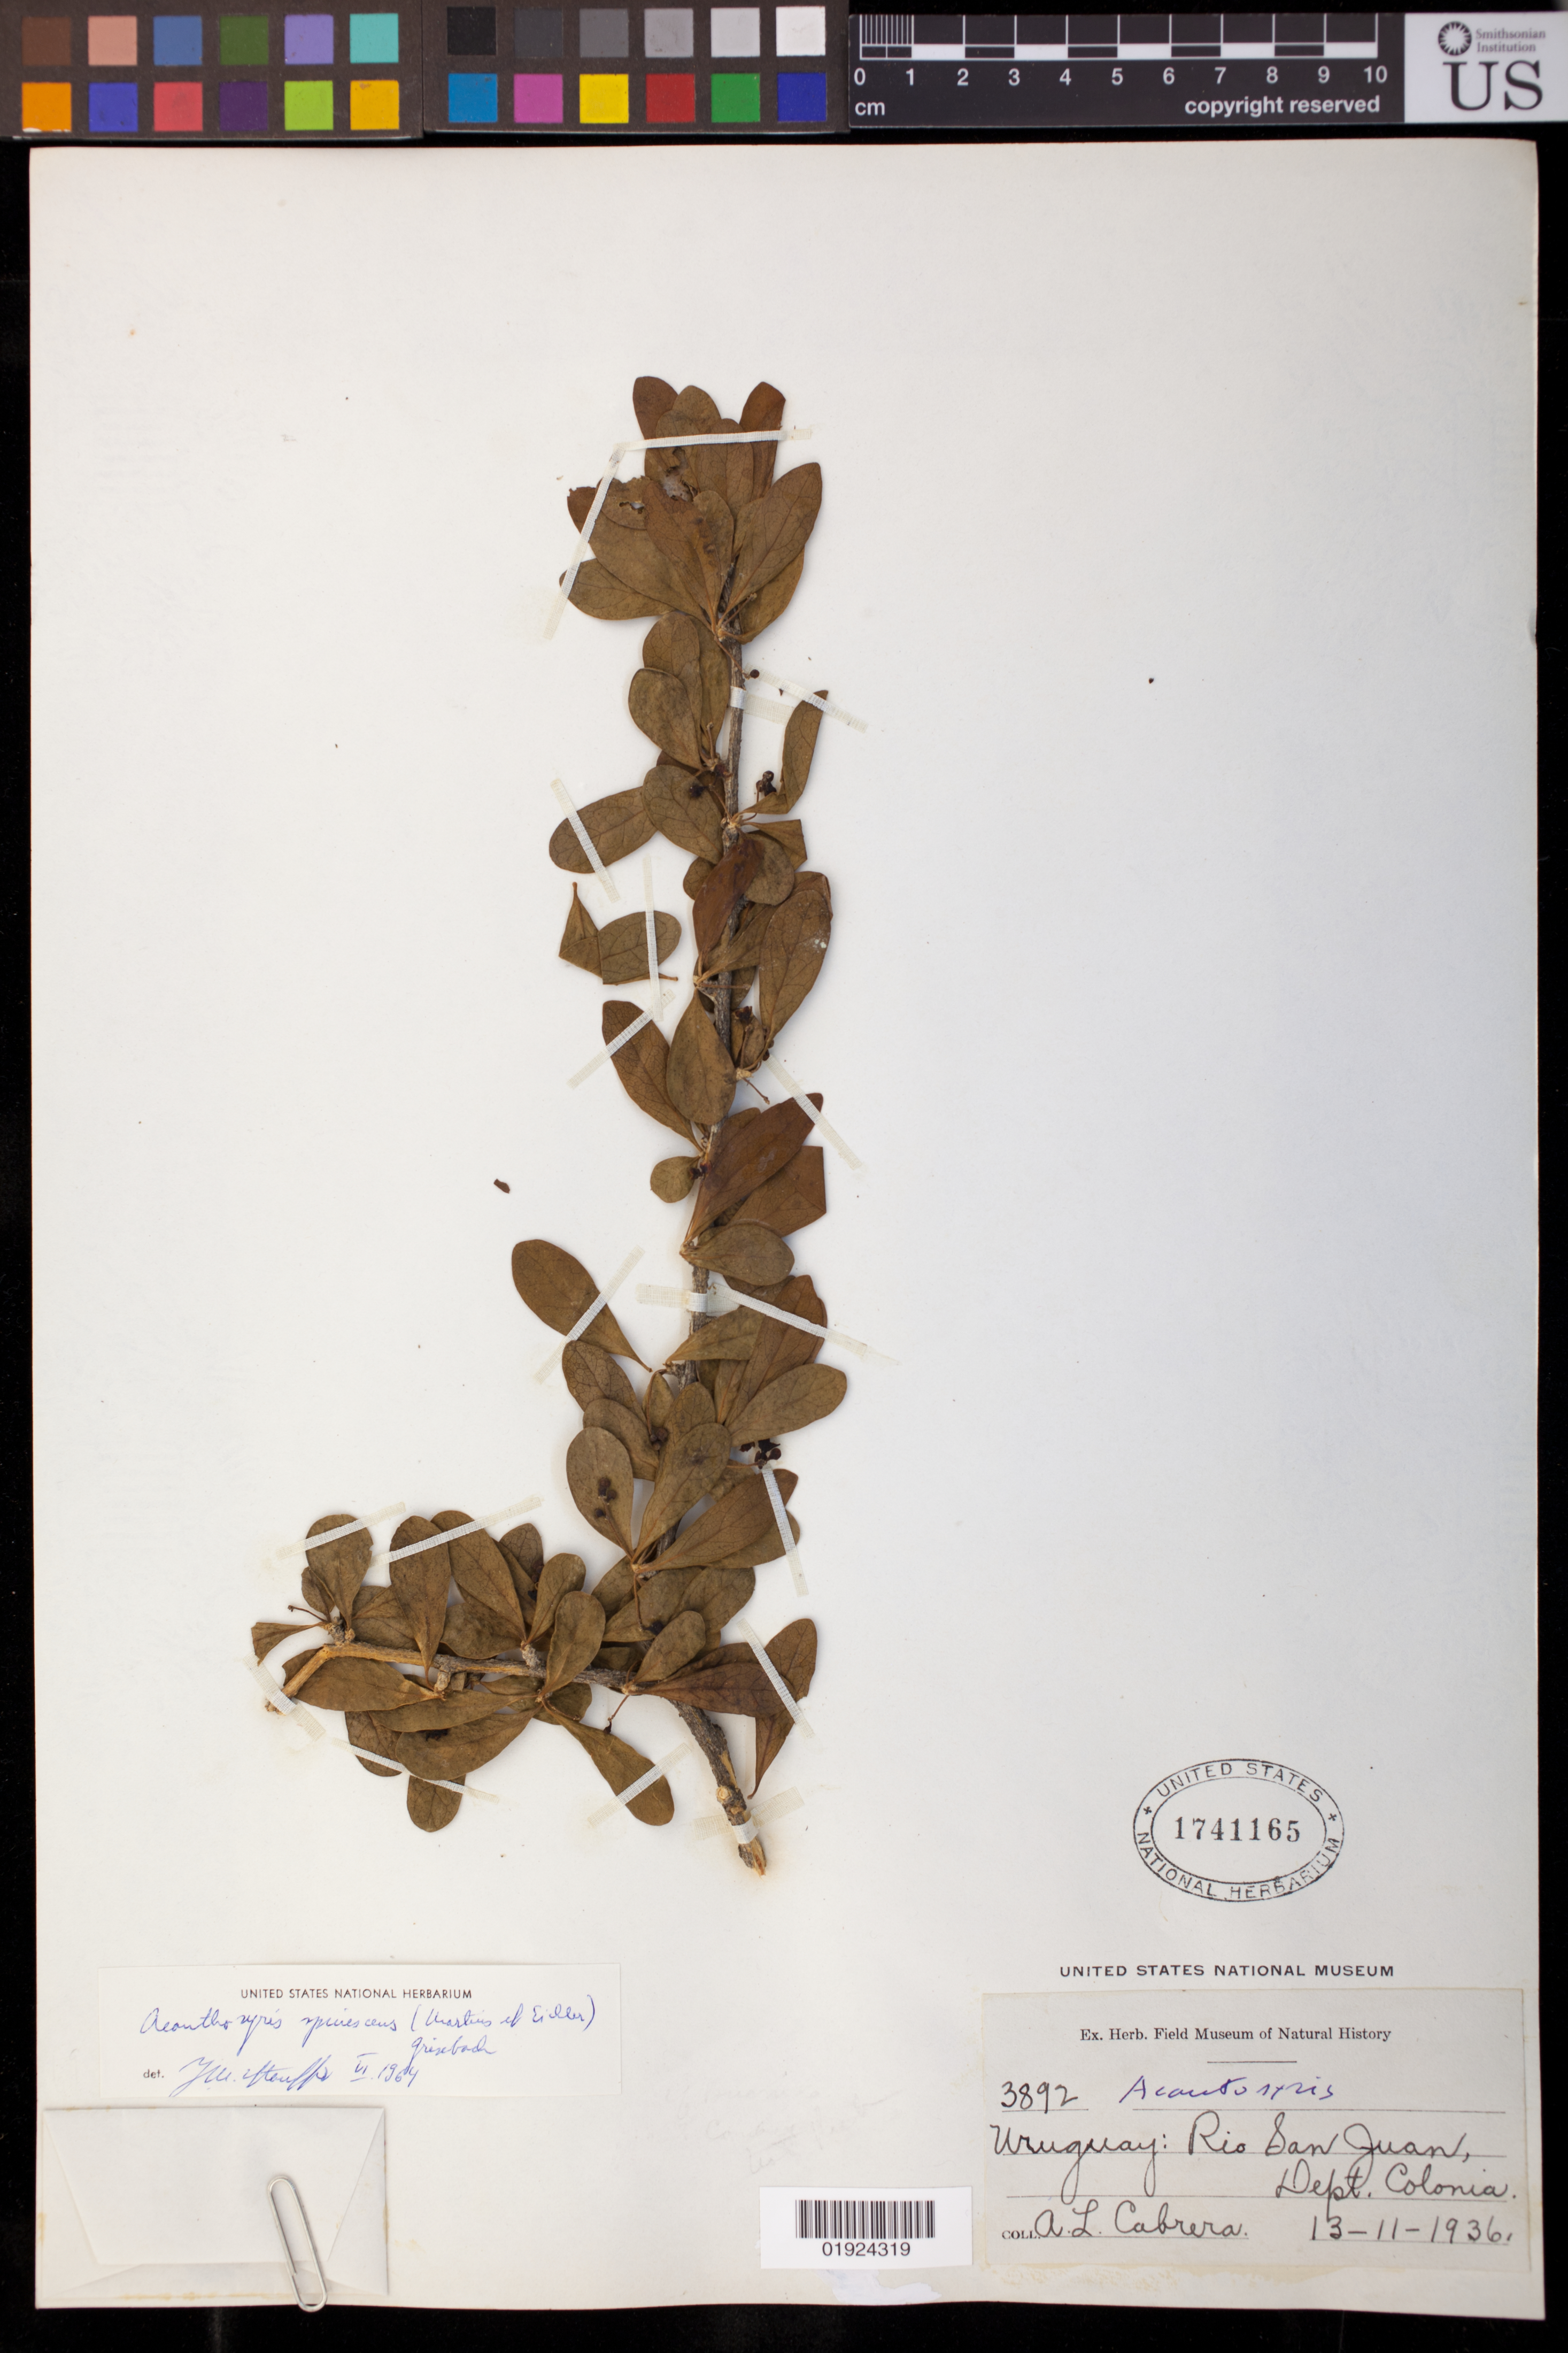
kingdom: Plantae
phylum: Tracheophyta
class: Magnoliopsida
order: Santalales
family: Cervantesiaceae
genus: Acanthosyris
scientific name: Acanthosyris spinescens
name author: (C. Mart. & Eichler) Griseb.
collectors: A. L. Cabrera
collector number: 3892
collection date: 1936-11-13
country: Uruguay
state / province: Colonia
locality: Rio San Juan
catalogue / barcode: US 1741165